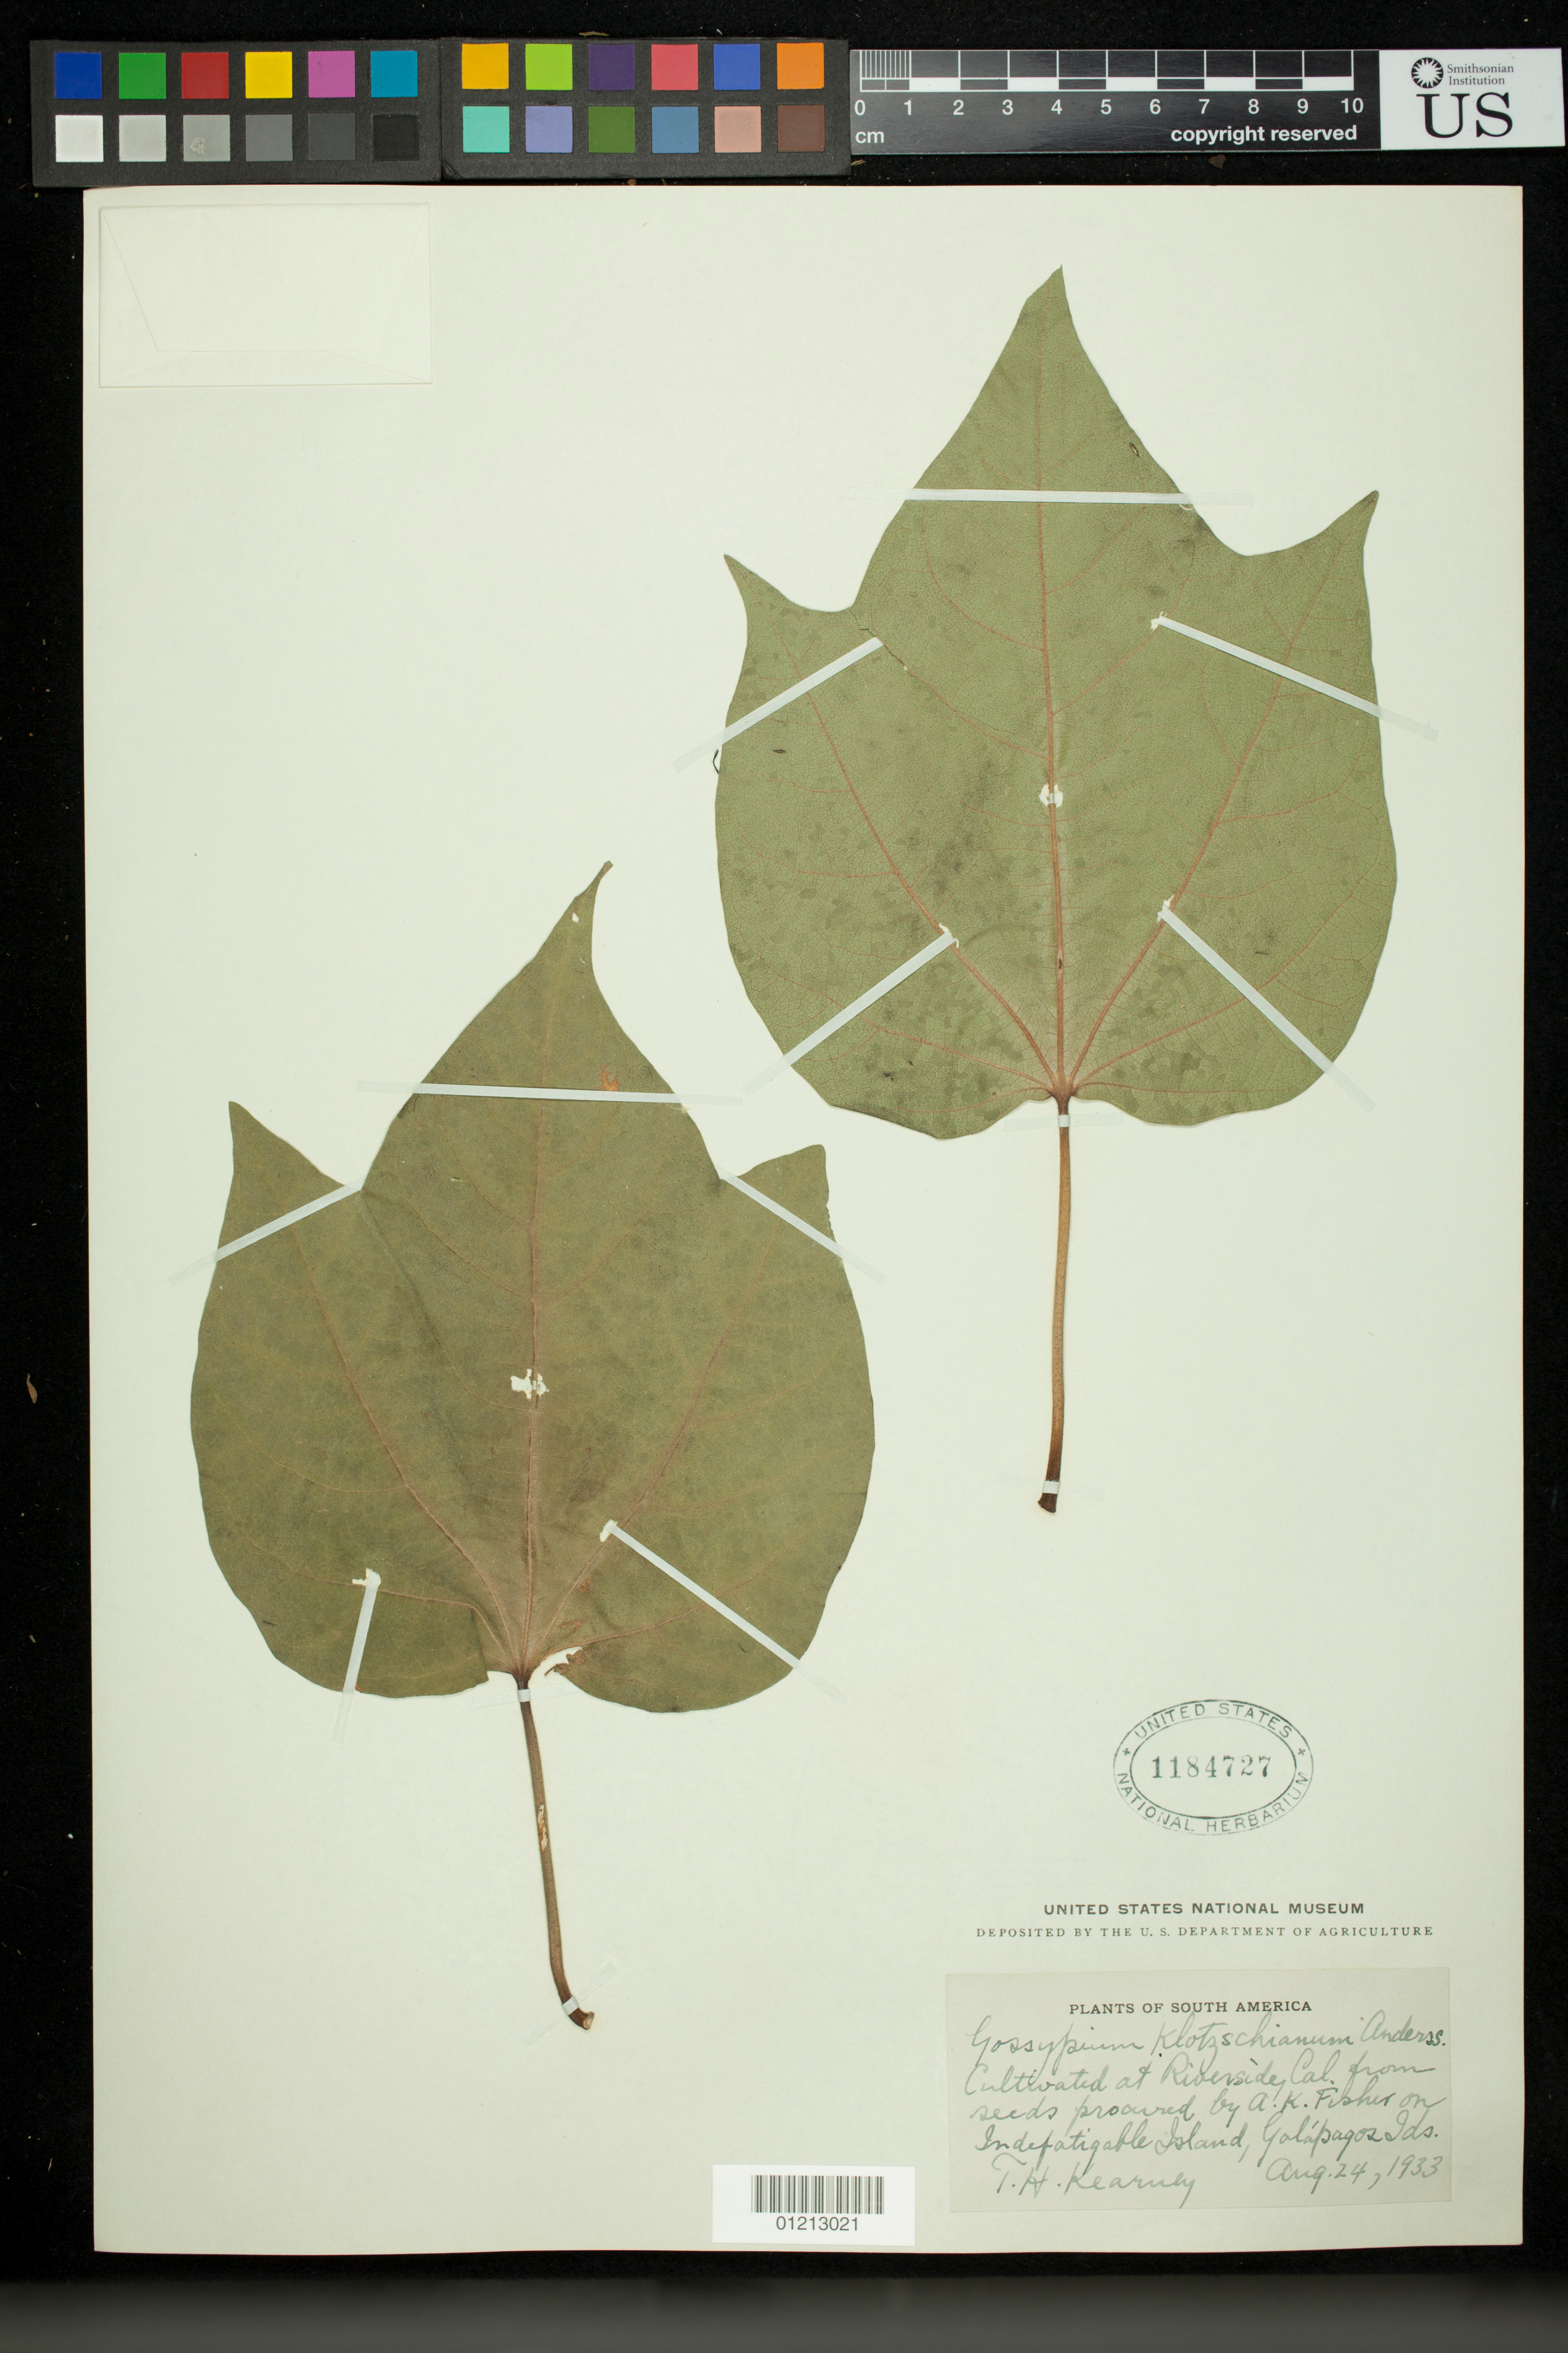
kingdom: Plantae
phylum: Tracheophyta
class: Magnoliopsida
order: Malvales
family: Malvaceae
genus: Gossypium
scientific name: Gossypium klotschianum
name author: Anderson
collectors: T. H. Kearney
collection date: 1933-08-24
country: United States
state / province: California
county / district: Riverside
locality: Cultivated at Riverside, Cal from seeds procured by A. K. Fisher on Indefatigable Island, Galapagos Ids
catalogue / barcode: US 1184727